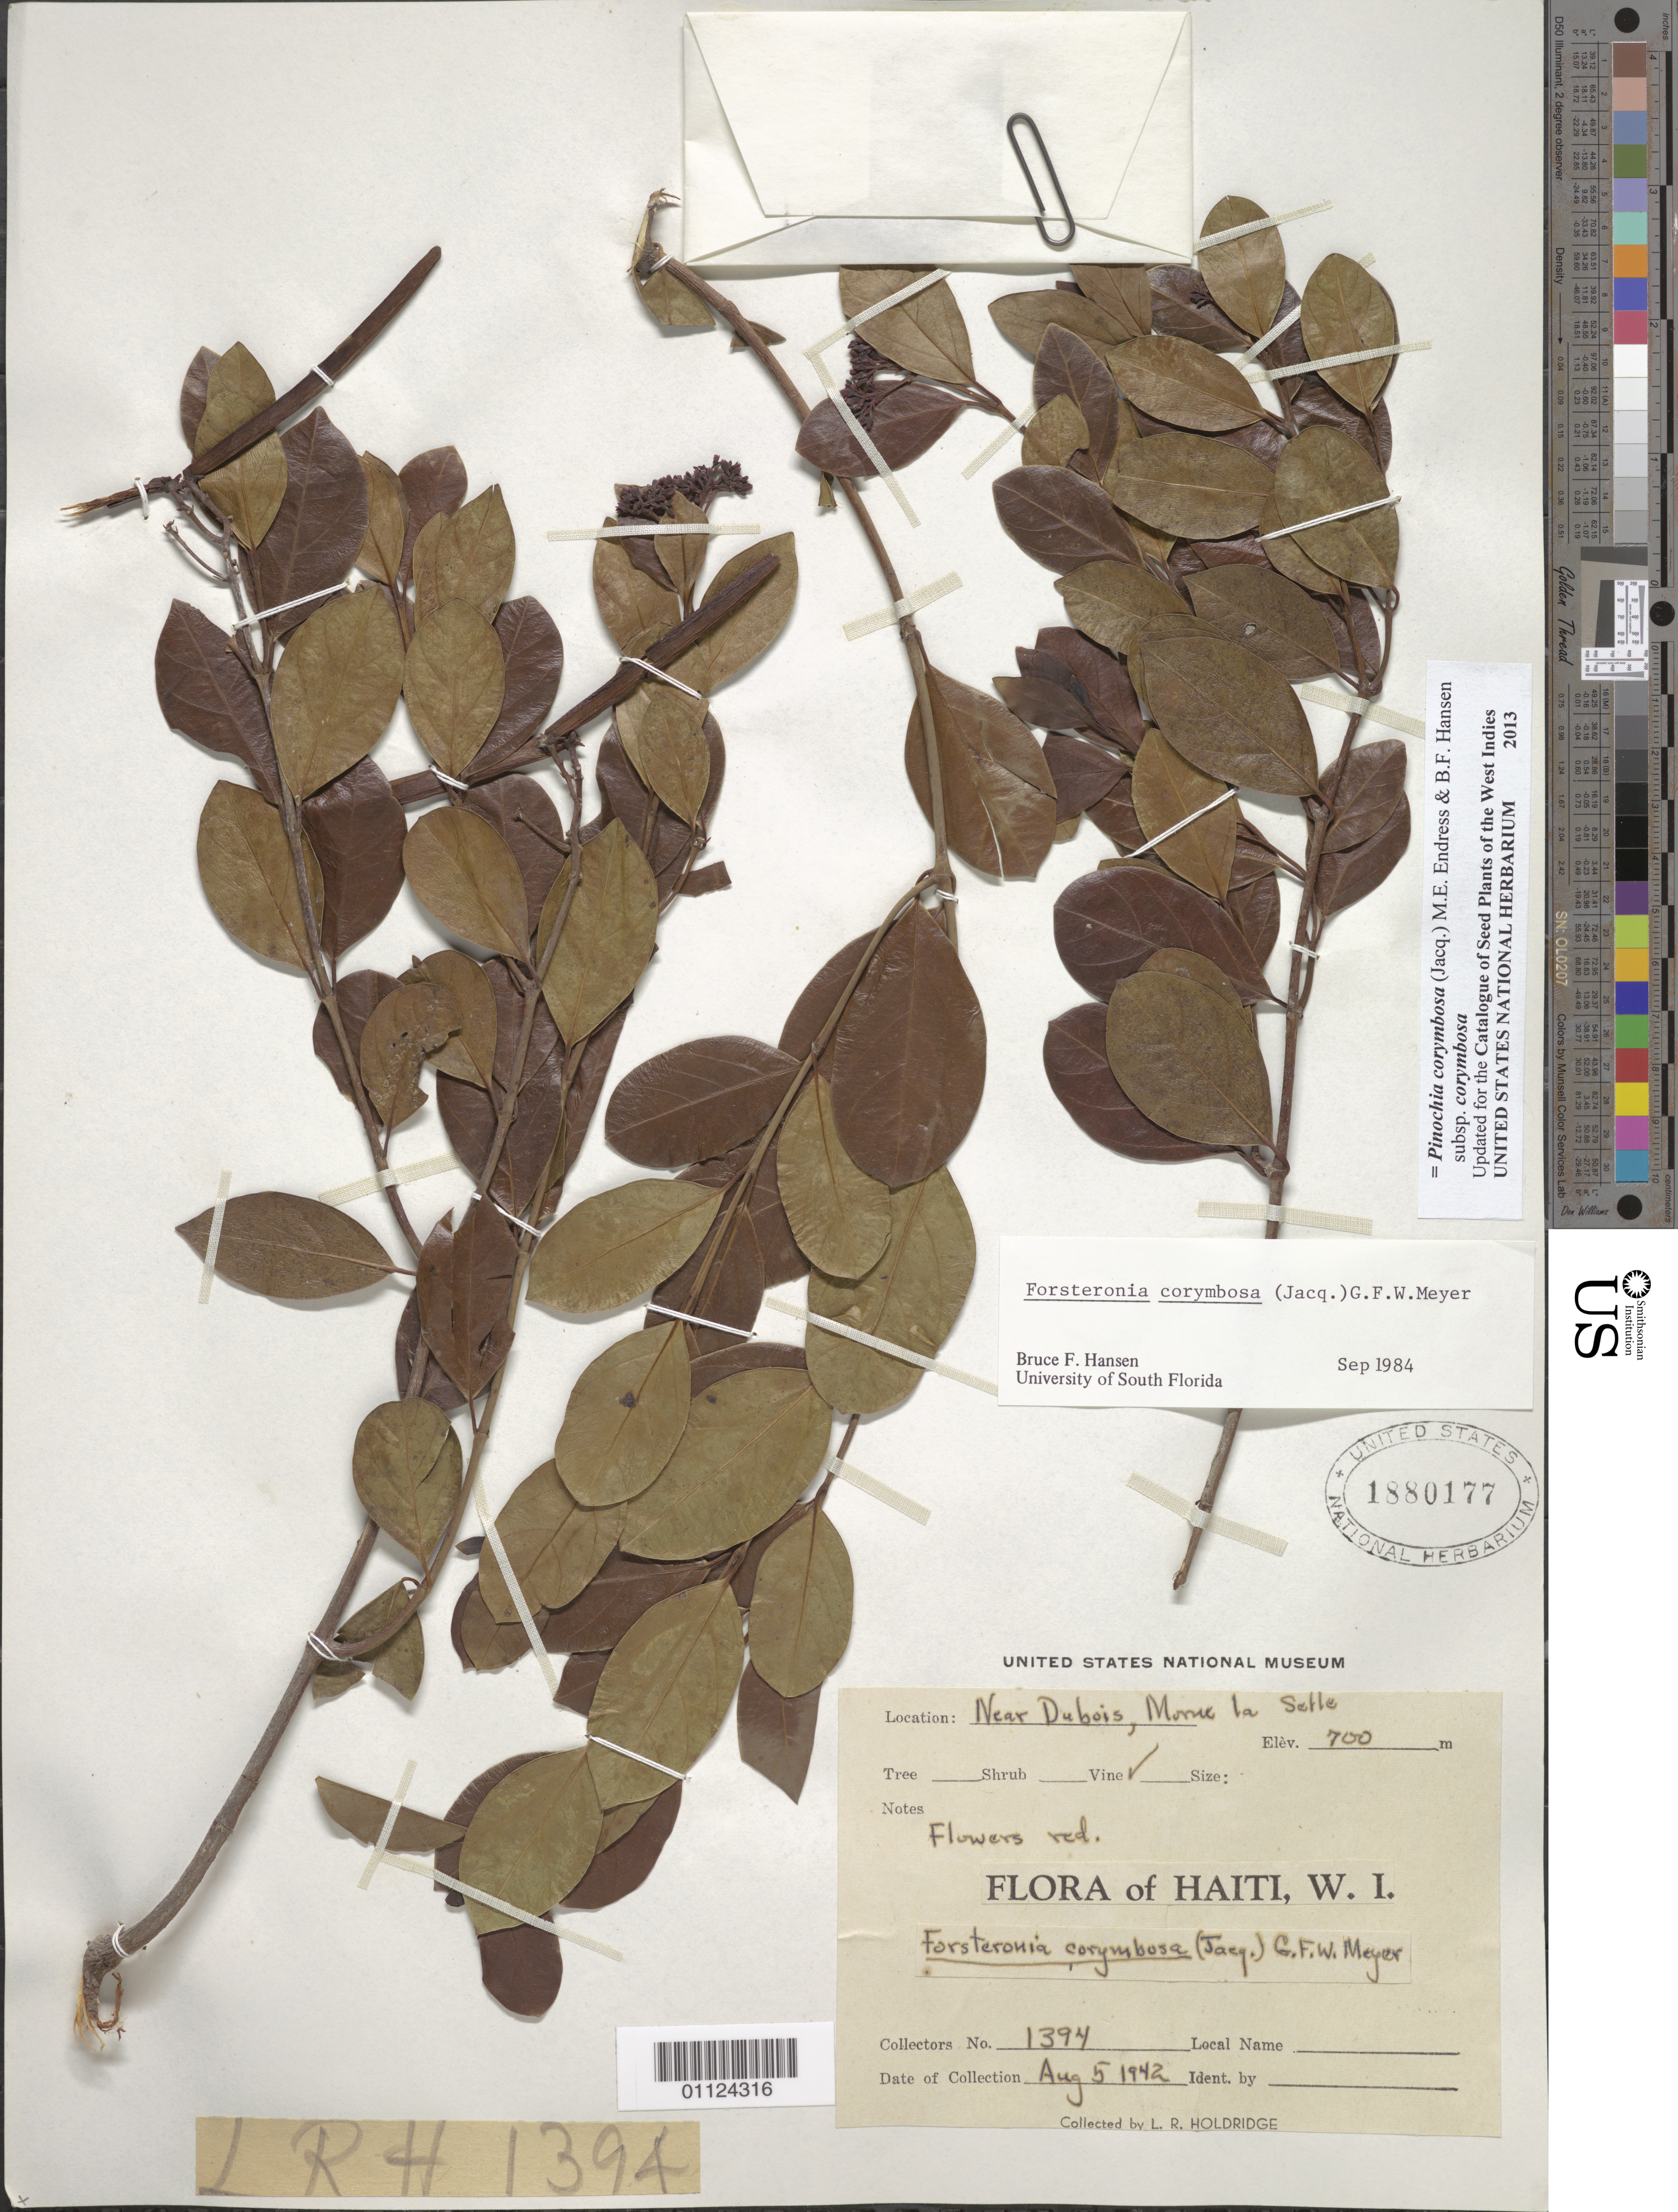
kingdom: Plantae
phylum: Tracheophyta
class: Magnoliopsida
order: Gentianales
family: Apocynaceae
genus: Pinochia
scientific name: Pinochia corymbosa subsp. corymbosa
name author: (Jacq.) M.E. Endress & B.F. Hansen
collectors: L. Holdridge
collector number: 1394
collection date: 1942-08-05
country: Haiti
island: Hispaniola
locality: Morne la Selle, near Dubois.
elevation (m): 700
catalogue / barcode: US 1880177